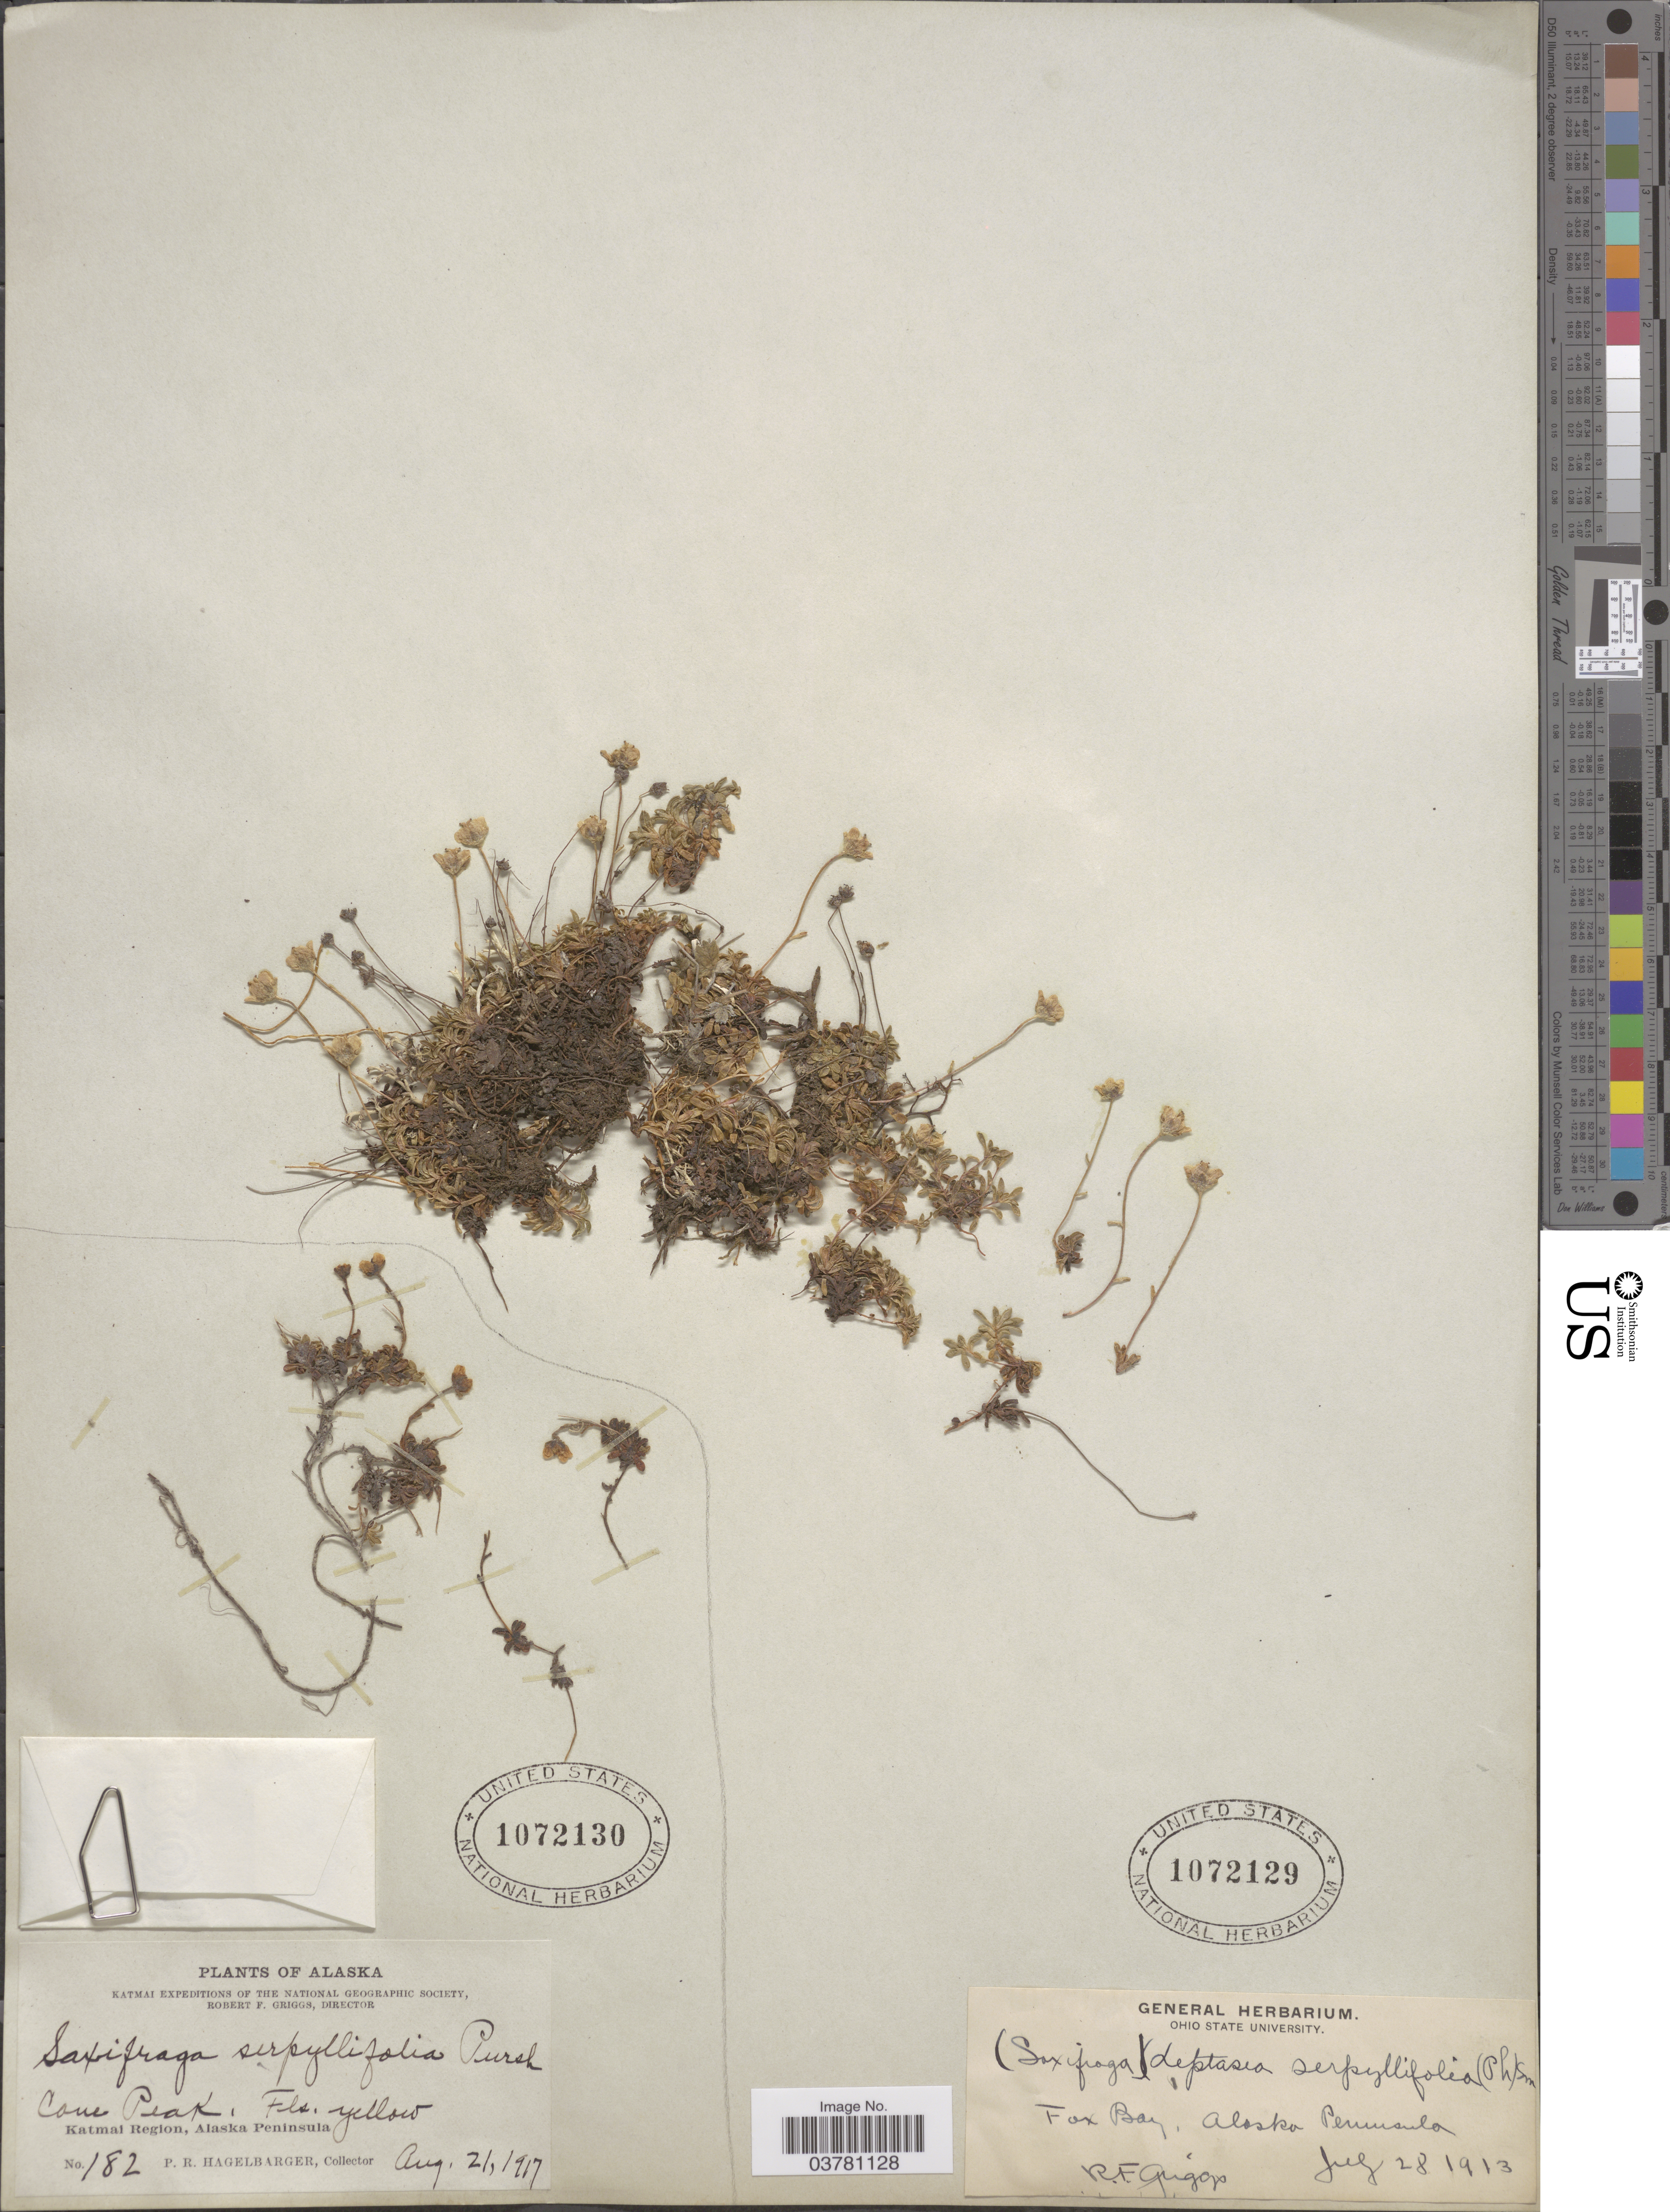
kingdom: Plantae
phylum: Tracheophyta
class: Magnoliopsida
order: Saxifragales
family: Saxifragaceae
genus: Saxifraga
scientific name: Saxifraga serpyllifolia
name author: Pursh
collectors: P. Hagelbarger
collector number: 182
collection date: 1917-08-21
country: United States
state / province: Alaska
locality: Katmai Expedition of the National Geographic Society. Cone Peak. Katmai Region, Alaska Peninsula.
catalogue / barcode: US 1072130